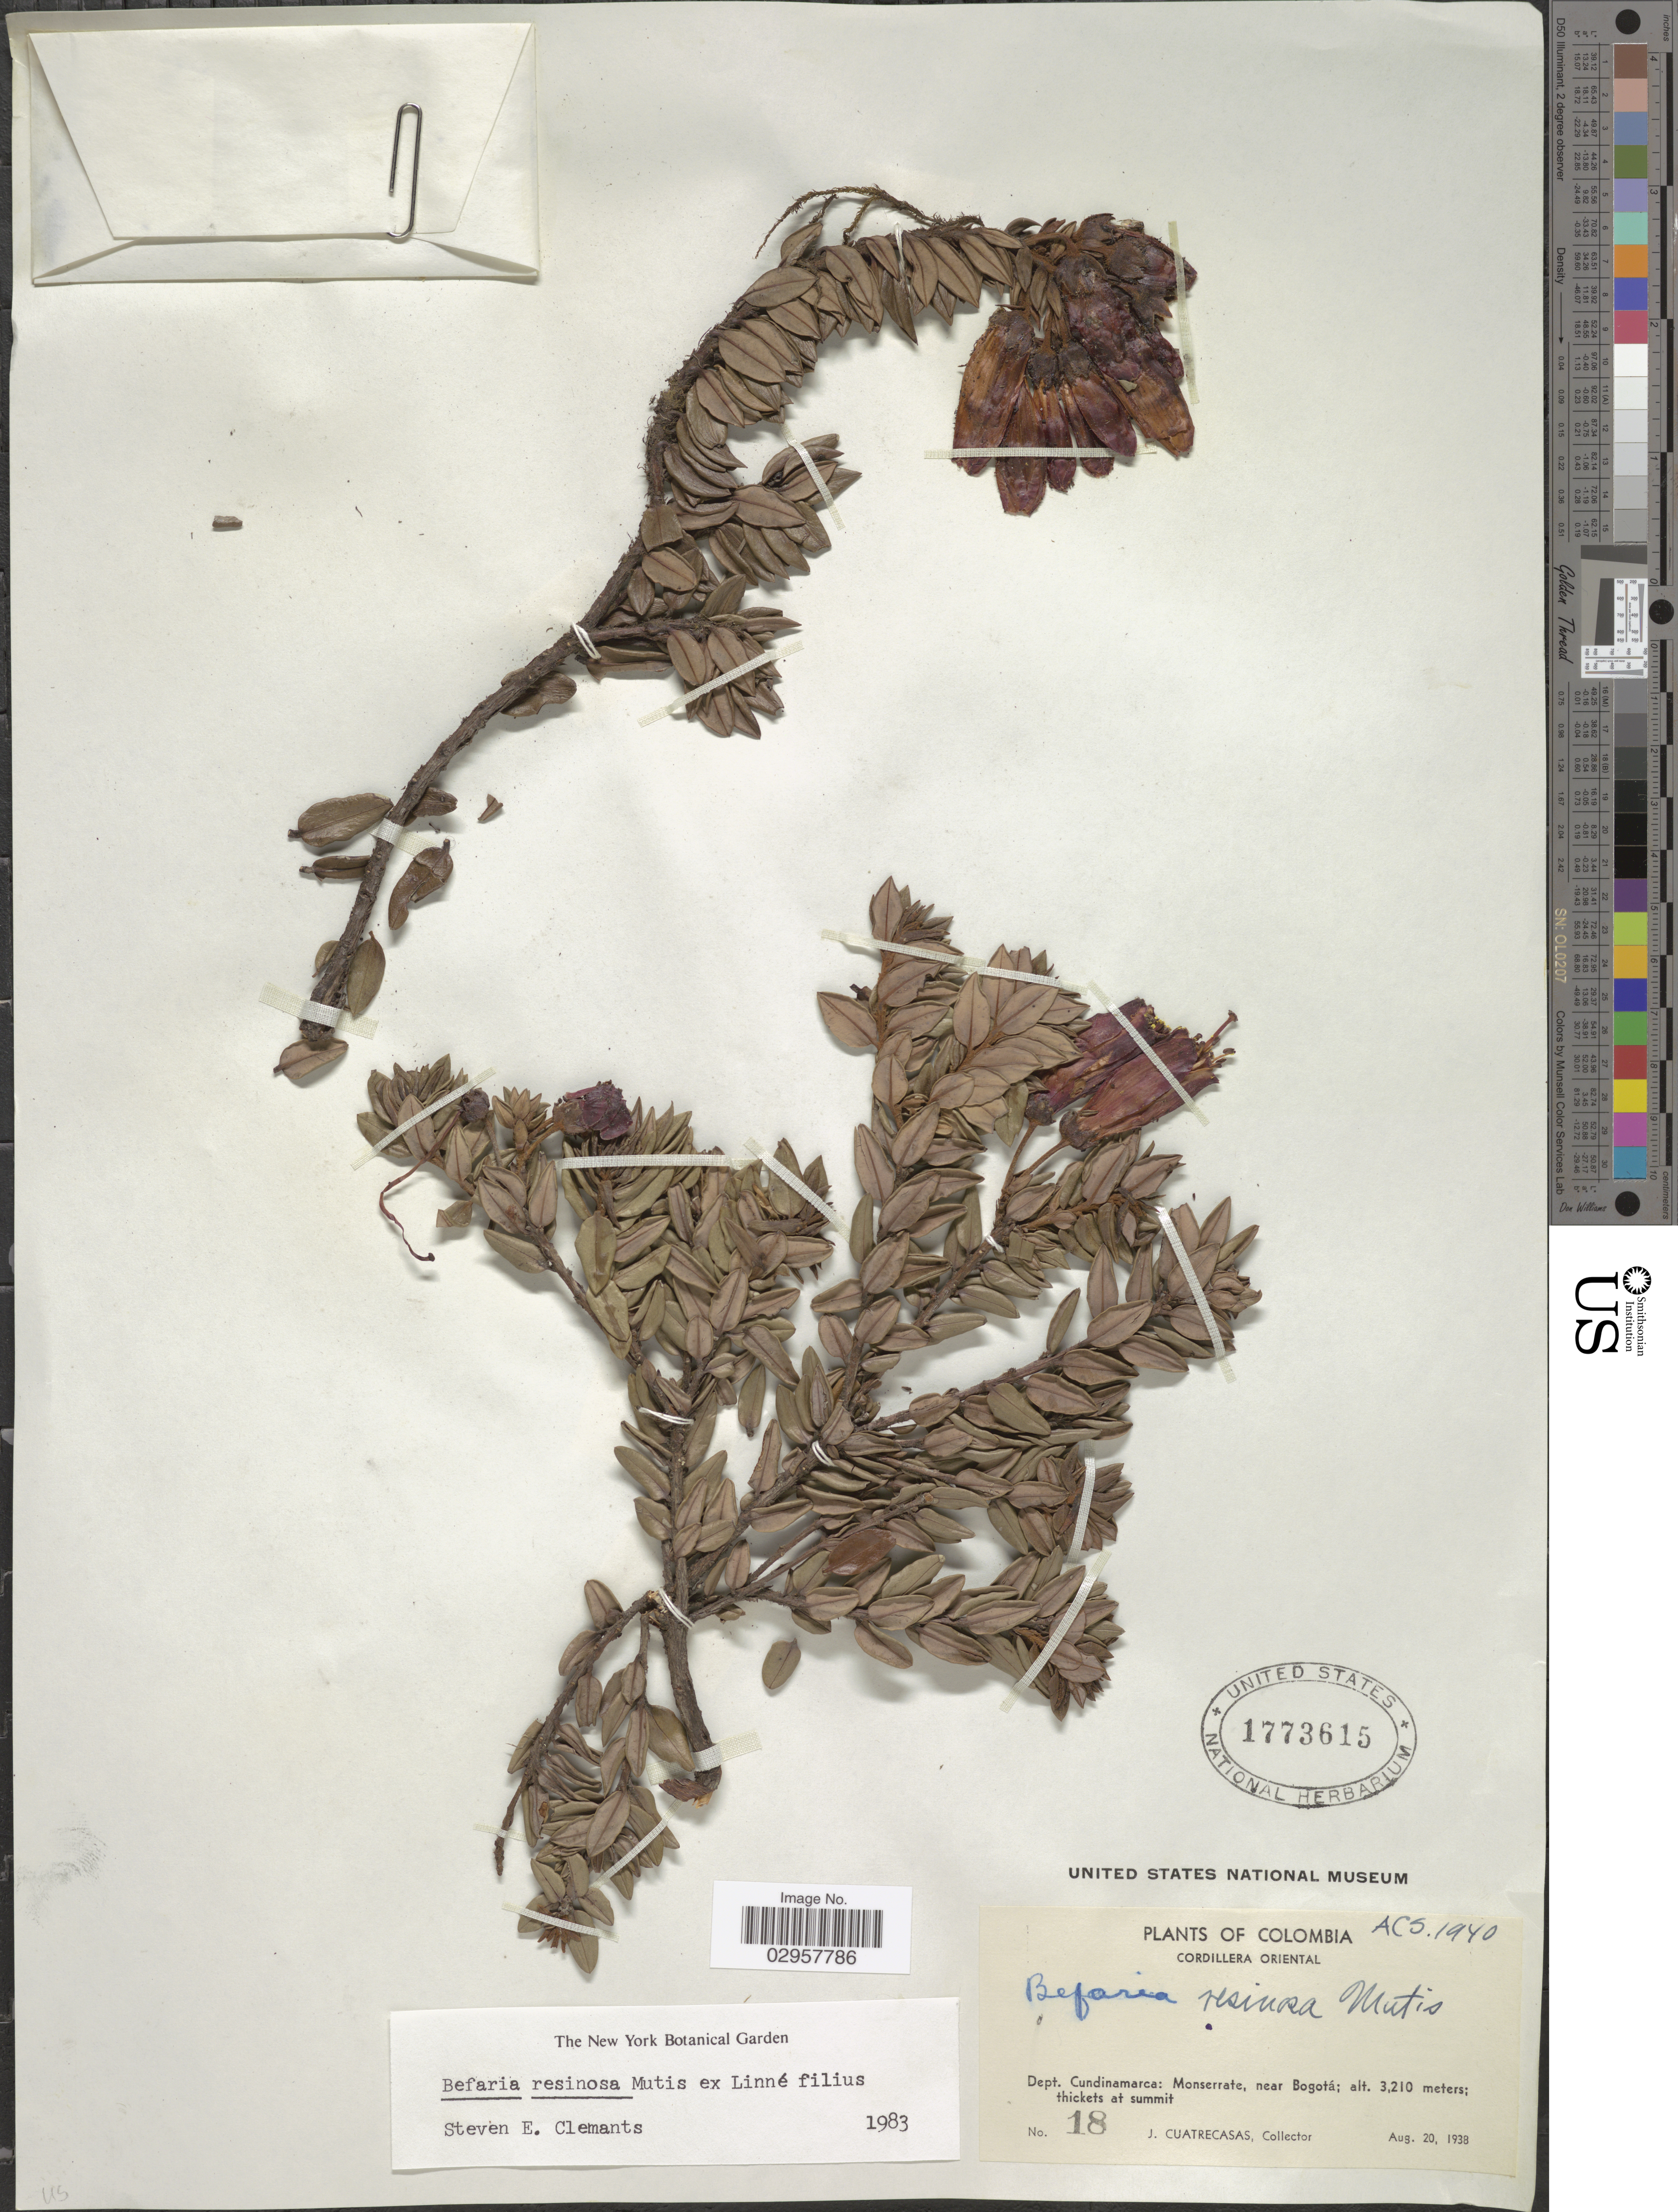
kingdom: Plantae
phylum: Tracheophyta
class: Magnoliopsida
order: Ericales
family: Ericaceae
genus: Befaria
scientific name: Befaria resinosa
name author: Mutis ex L. f.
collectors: J. Cuatrecasas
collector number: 18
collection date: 1938-08-20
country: Colombia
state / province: Cundinamarca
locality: Dept. Cundinamarca: Monserrate, near Bogotá.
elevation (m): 3210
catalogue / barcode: US 1773615